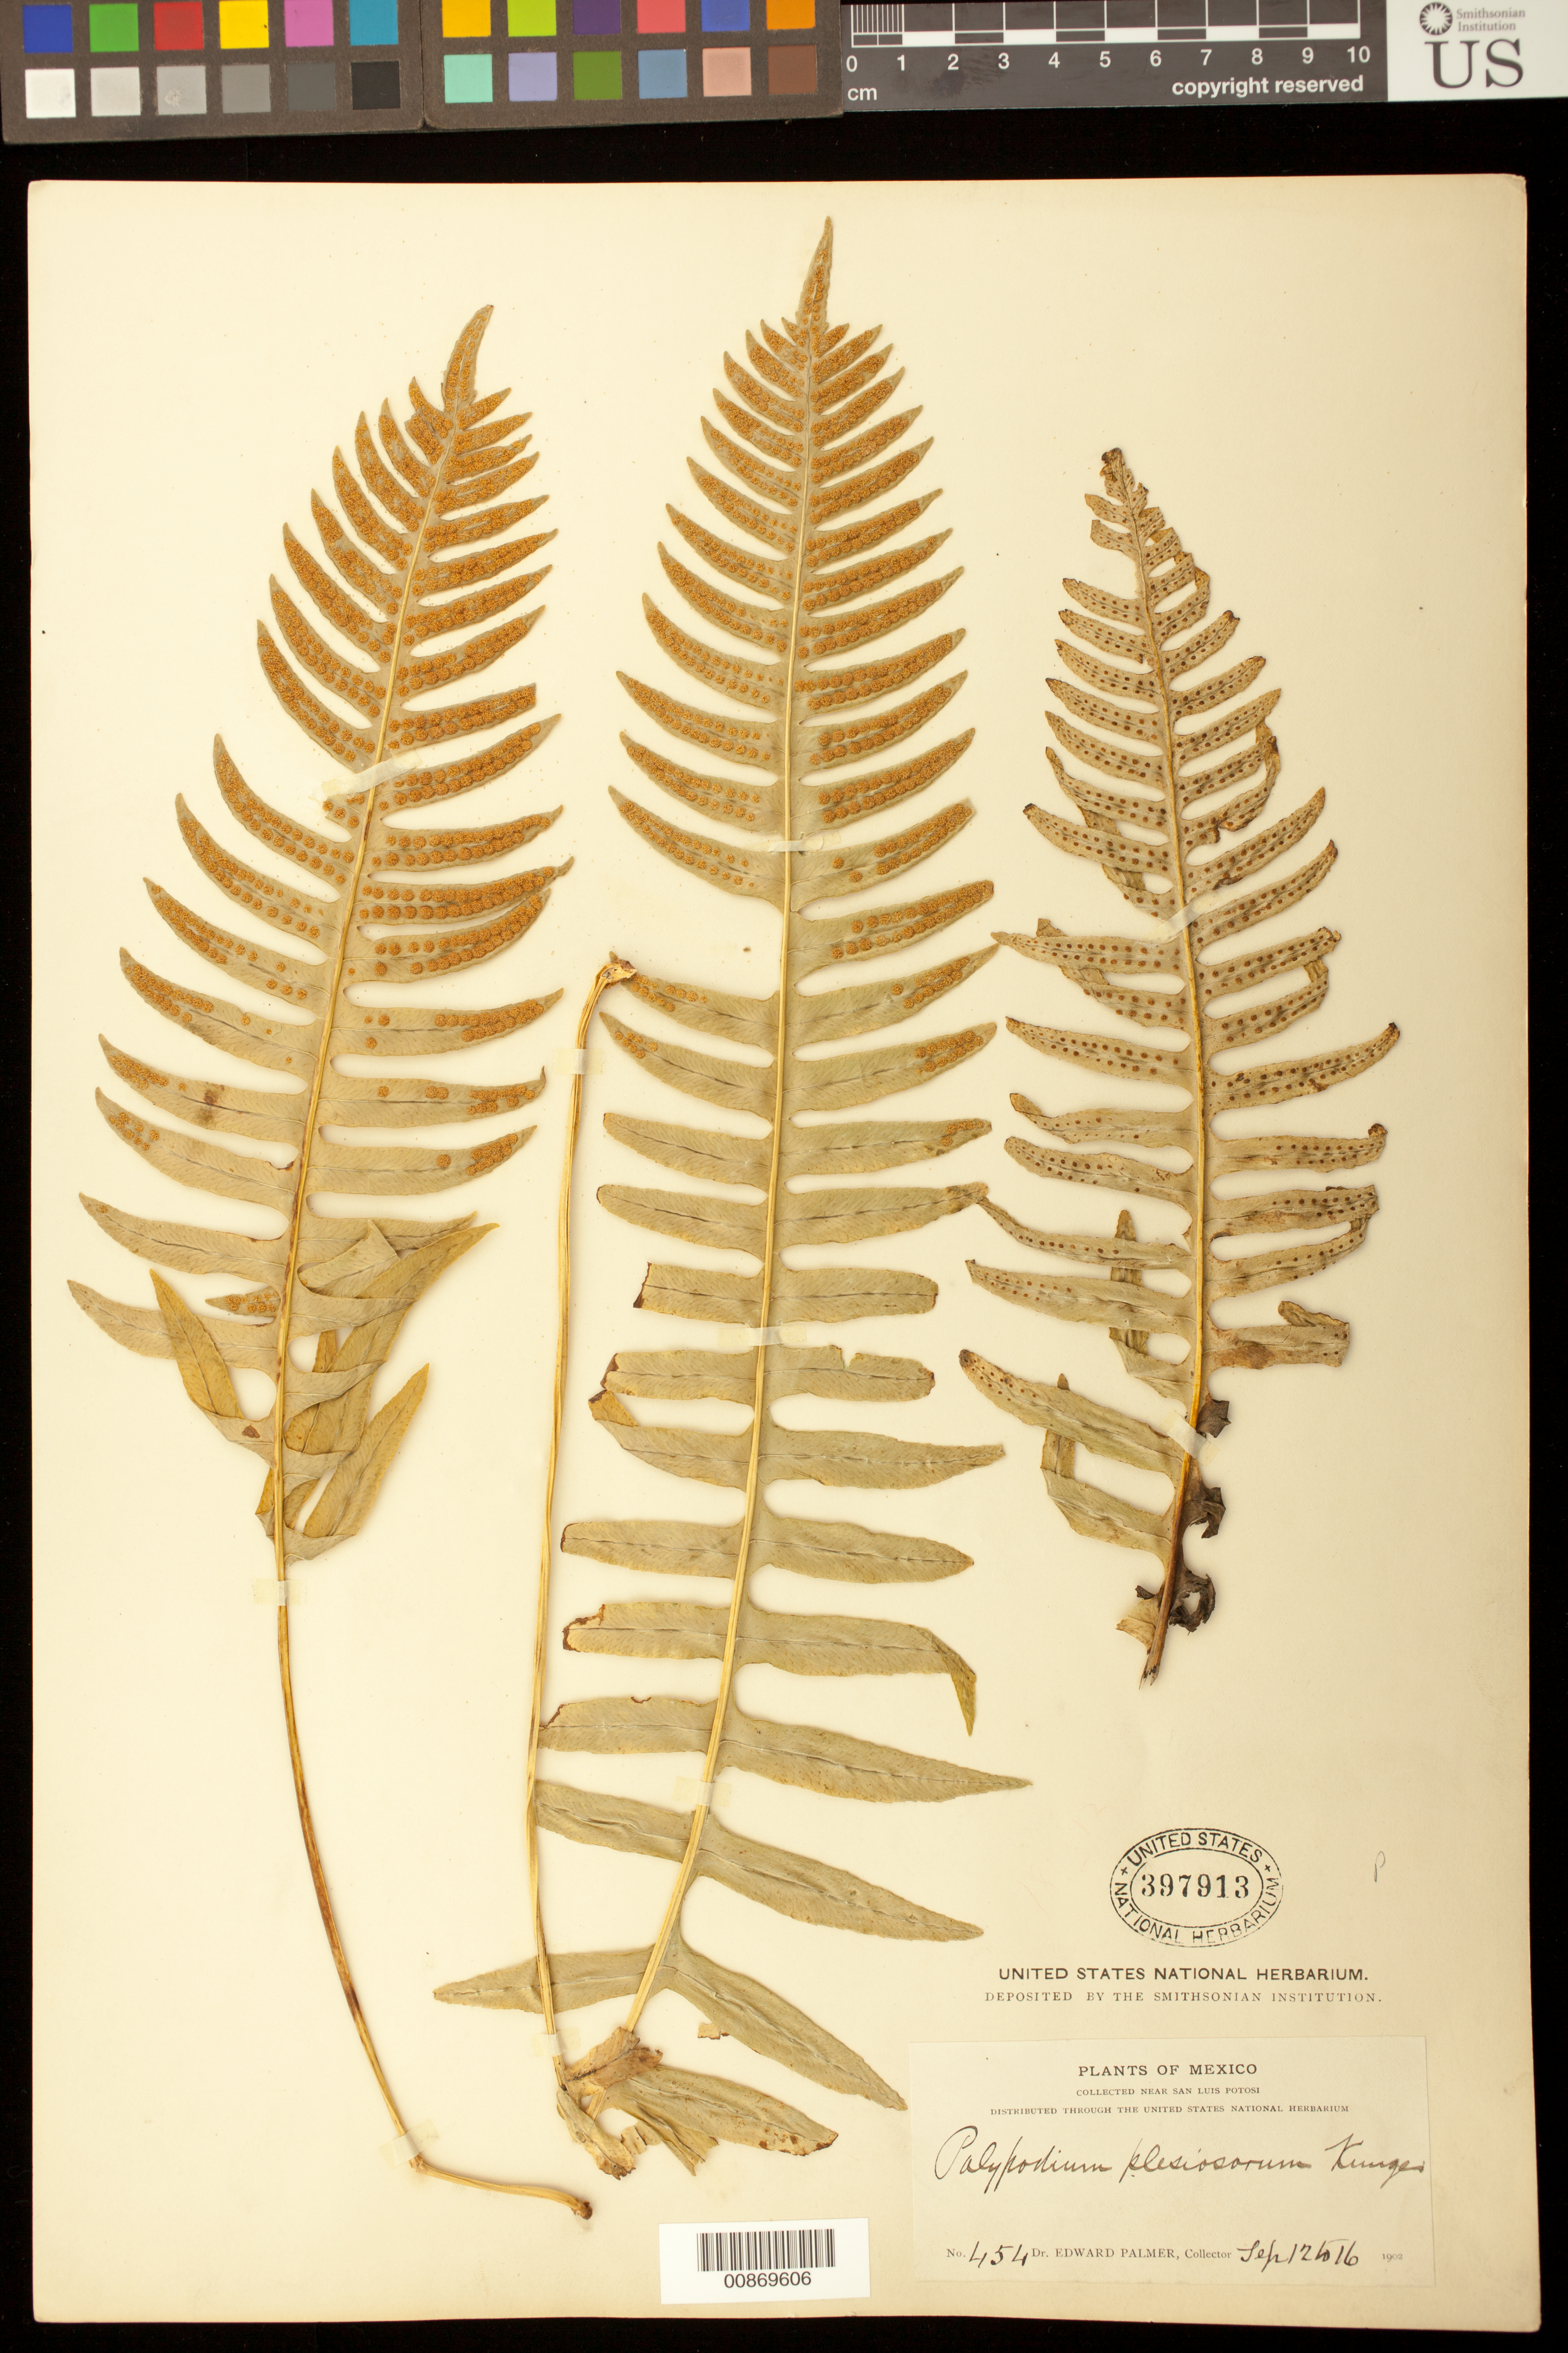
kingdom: Plantae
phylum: Tracheophyta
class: Polypodiopsida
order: Polypodiales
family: Polypodiaceae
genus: Polypodium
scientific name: Polypodium plesiosorum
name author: Kunze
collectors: E. Palmer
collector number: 454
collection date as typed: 12 Sep 1902 to 16 Sep 1902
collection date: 1902-09-12/1902-09-16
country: Mexico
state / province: San Luis Potosí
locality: Near San Luis Potosí.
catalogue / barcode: US 397913